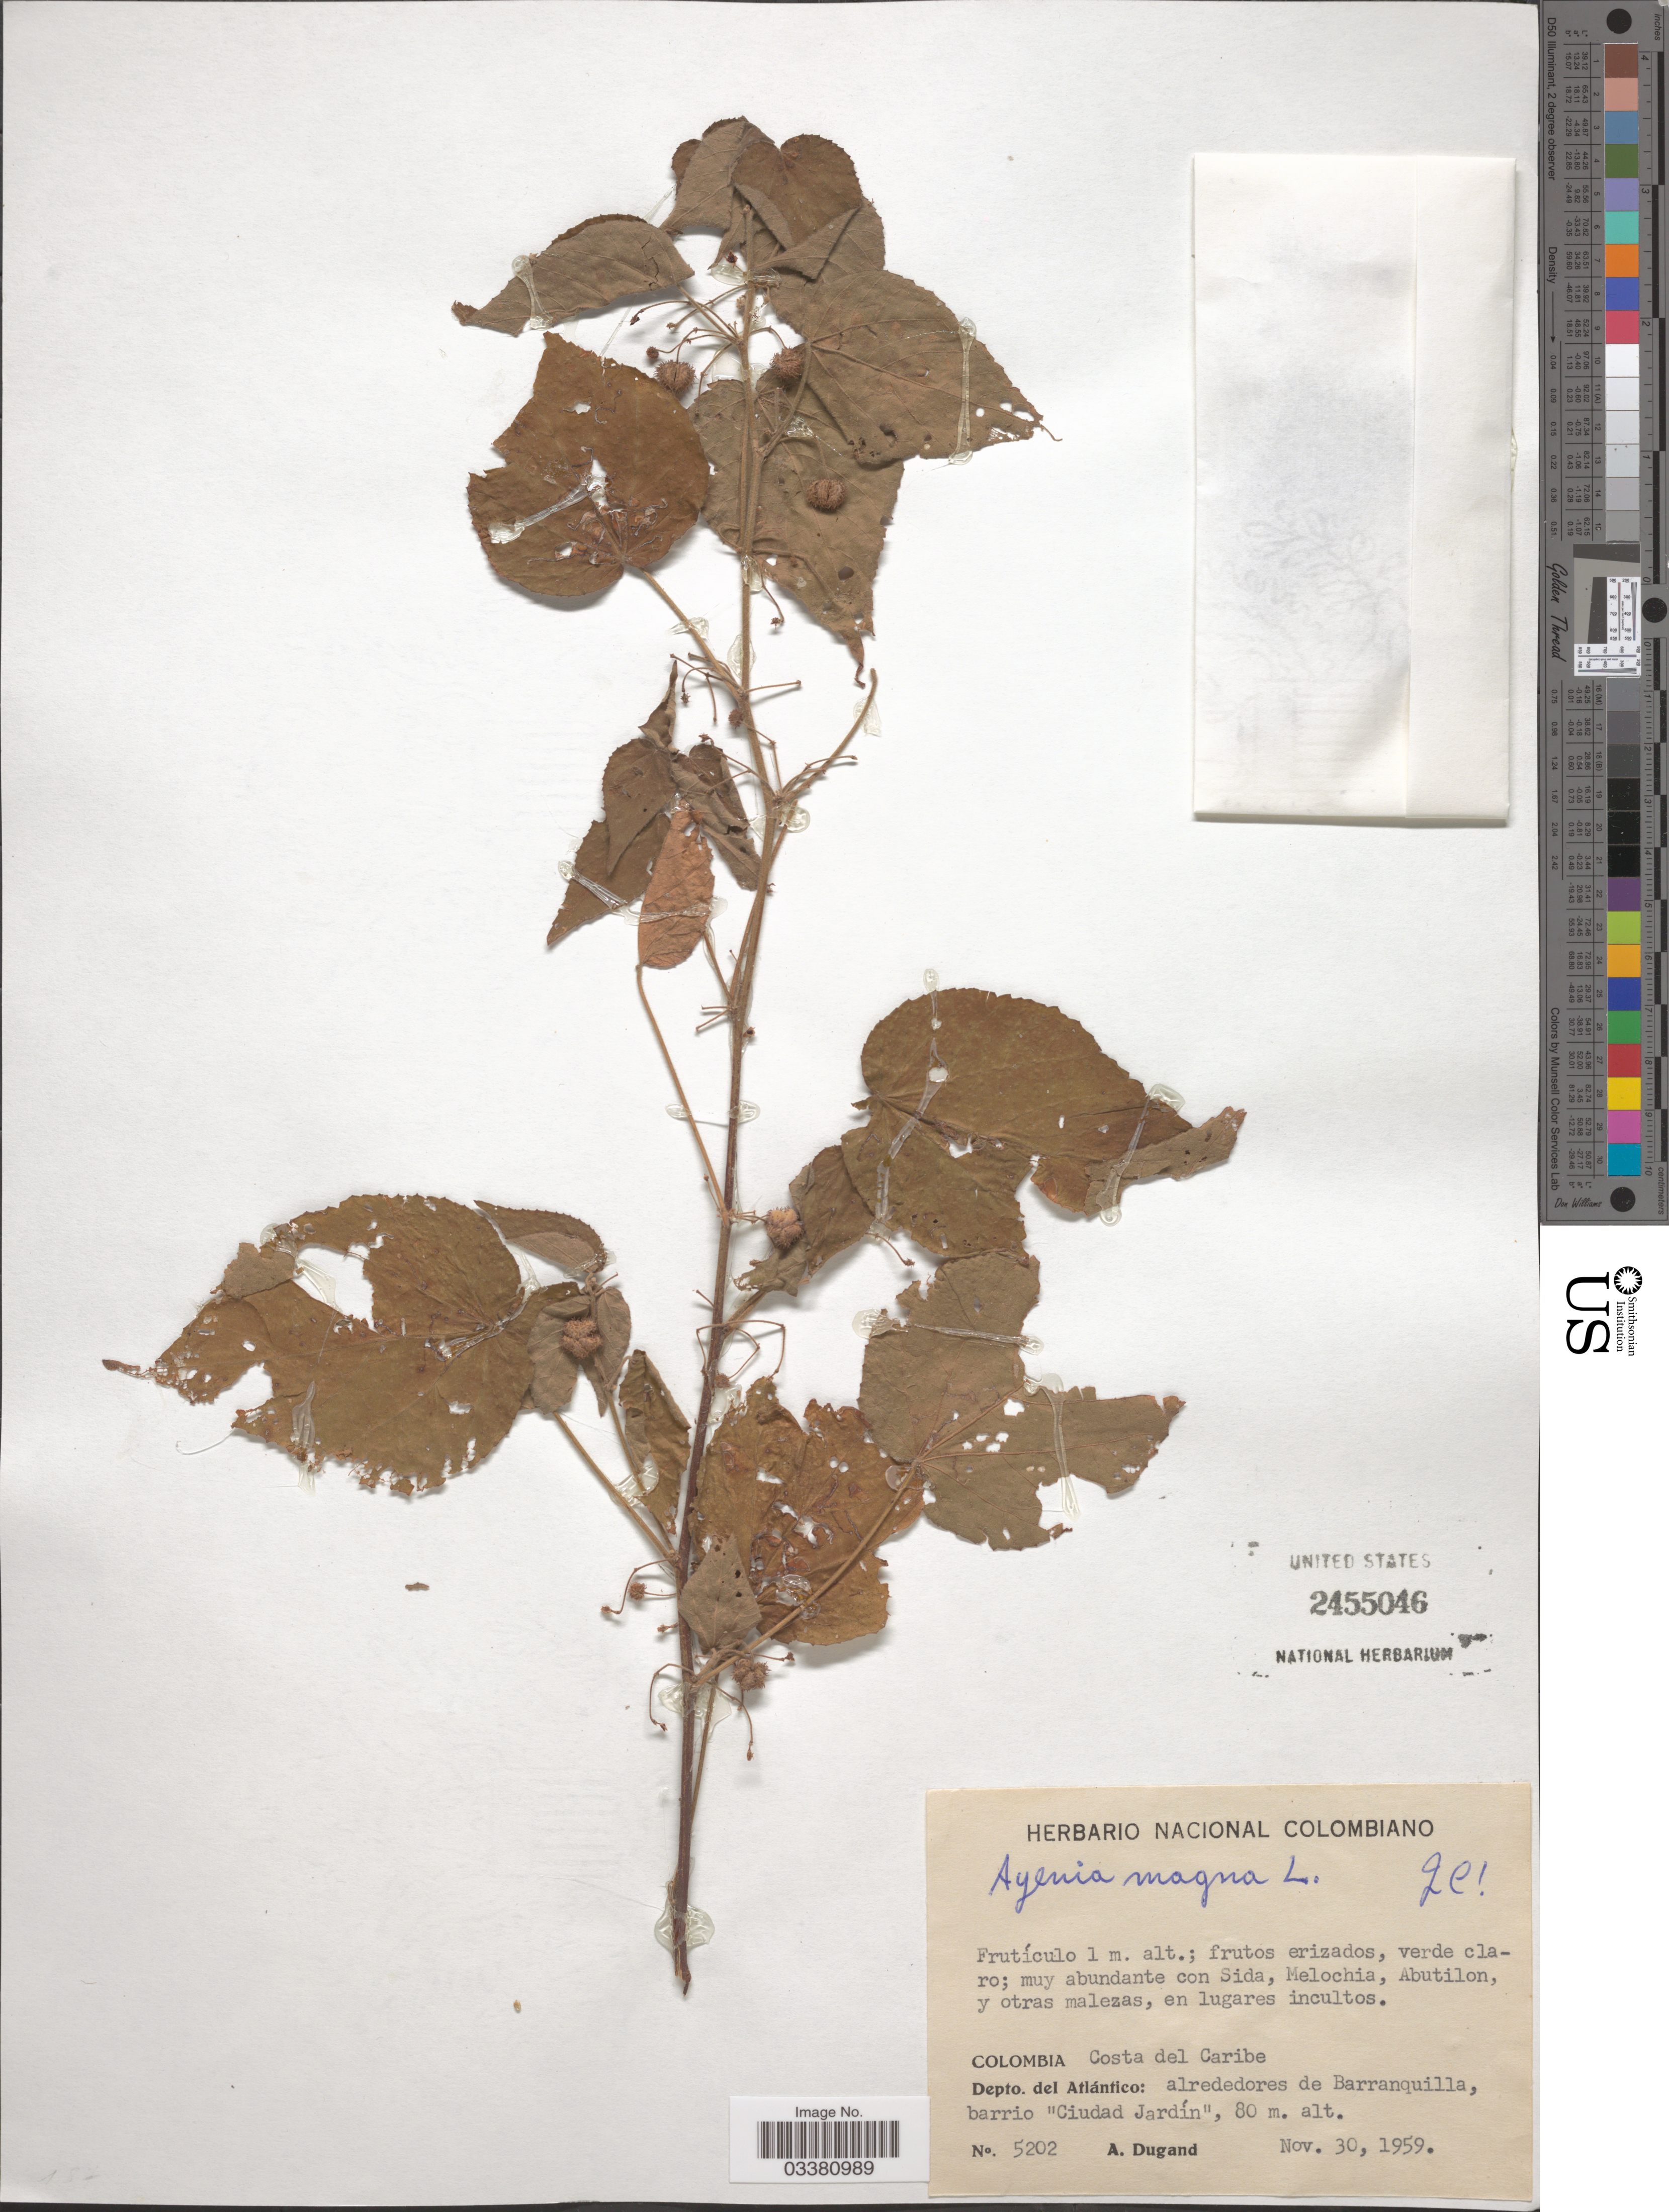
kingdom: Plantae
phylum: Tracheophyta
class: Magnoliopsida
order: Malvales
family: Malvaceae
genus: Ayenia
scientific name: Ayenia magna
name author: L.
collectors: A. Dugand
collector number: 5202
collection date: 1959-11-30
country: Colombia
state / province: Atlántico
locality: Costa del Caribe. Depto. del Atlantico: alrededores de Barranquilla, barrio "Ciudad Jardín".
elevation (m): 80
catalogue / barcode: US 2455046